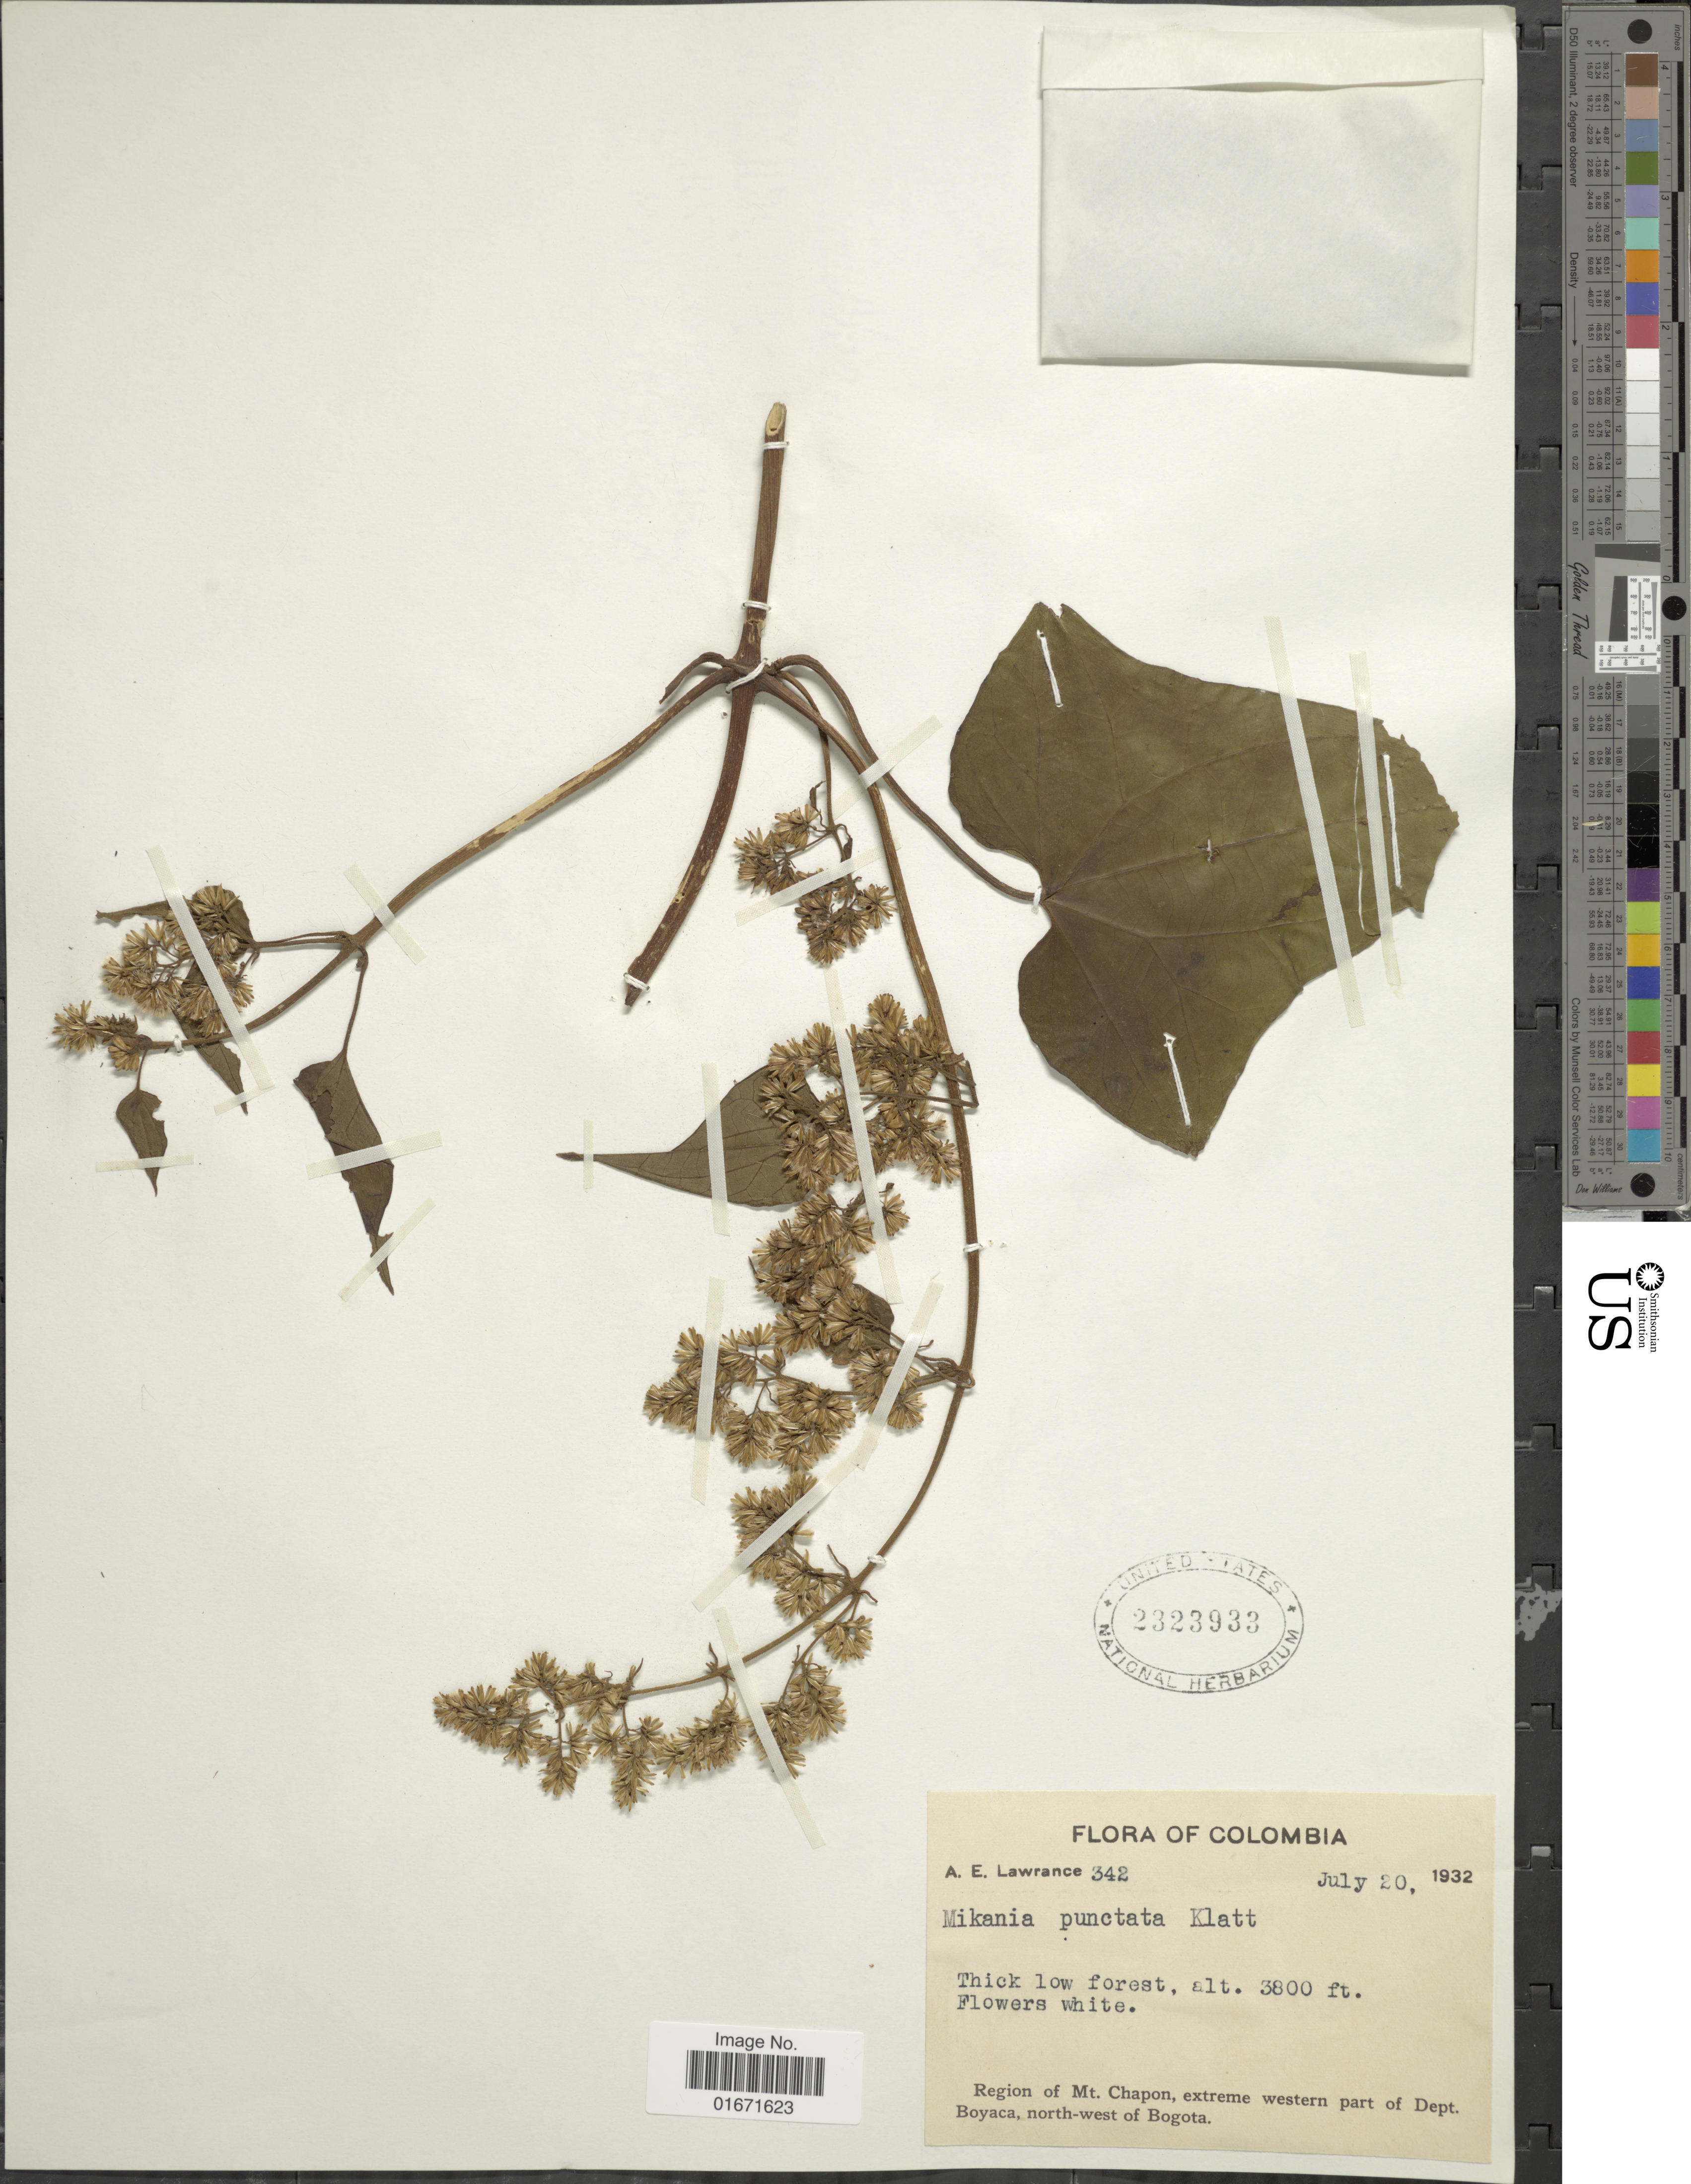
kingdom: Plantae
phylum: Tracheophyta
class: Magnoliopsida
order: Asterales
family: Asteraceae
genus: Mikania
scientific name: Mikania vitifolia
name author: DC.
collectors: A. Lawrance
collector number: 342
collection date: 1932-07-20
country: Colombia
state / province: Boyacá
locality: Region of Mt. Chapon, extreme western part of Dept. Boyaca, north-west of Bogota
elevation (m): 1158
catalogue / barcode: US 2323933